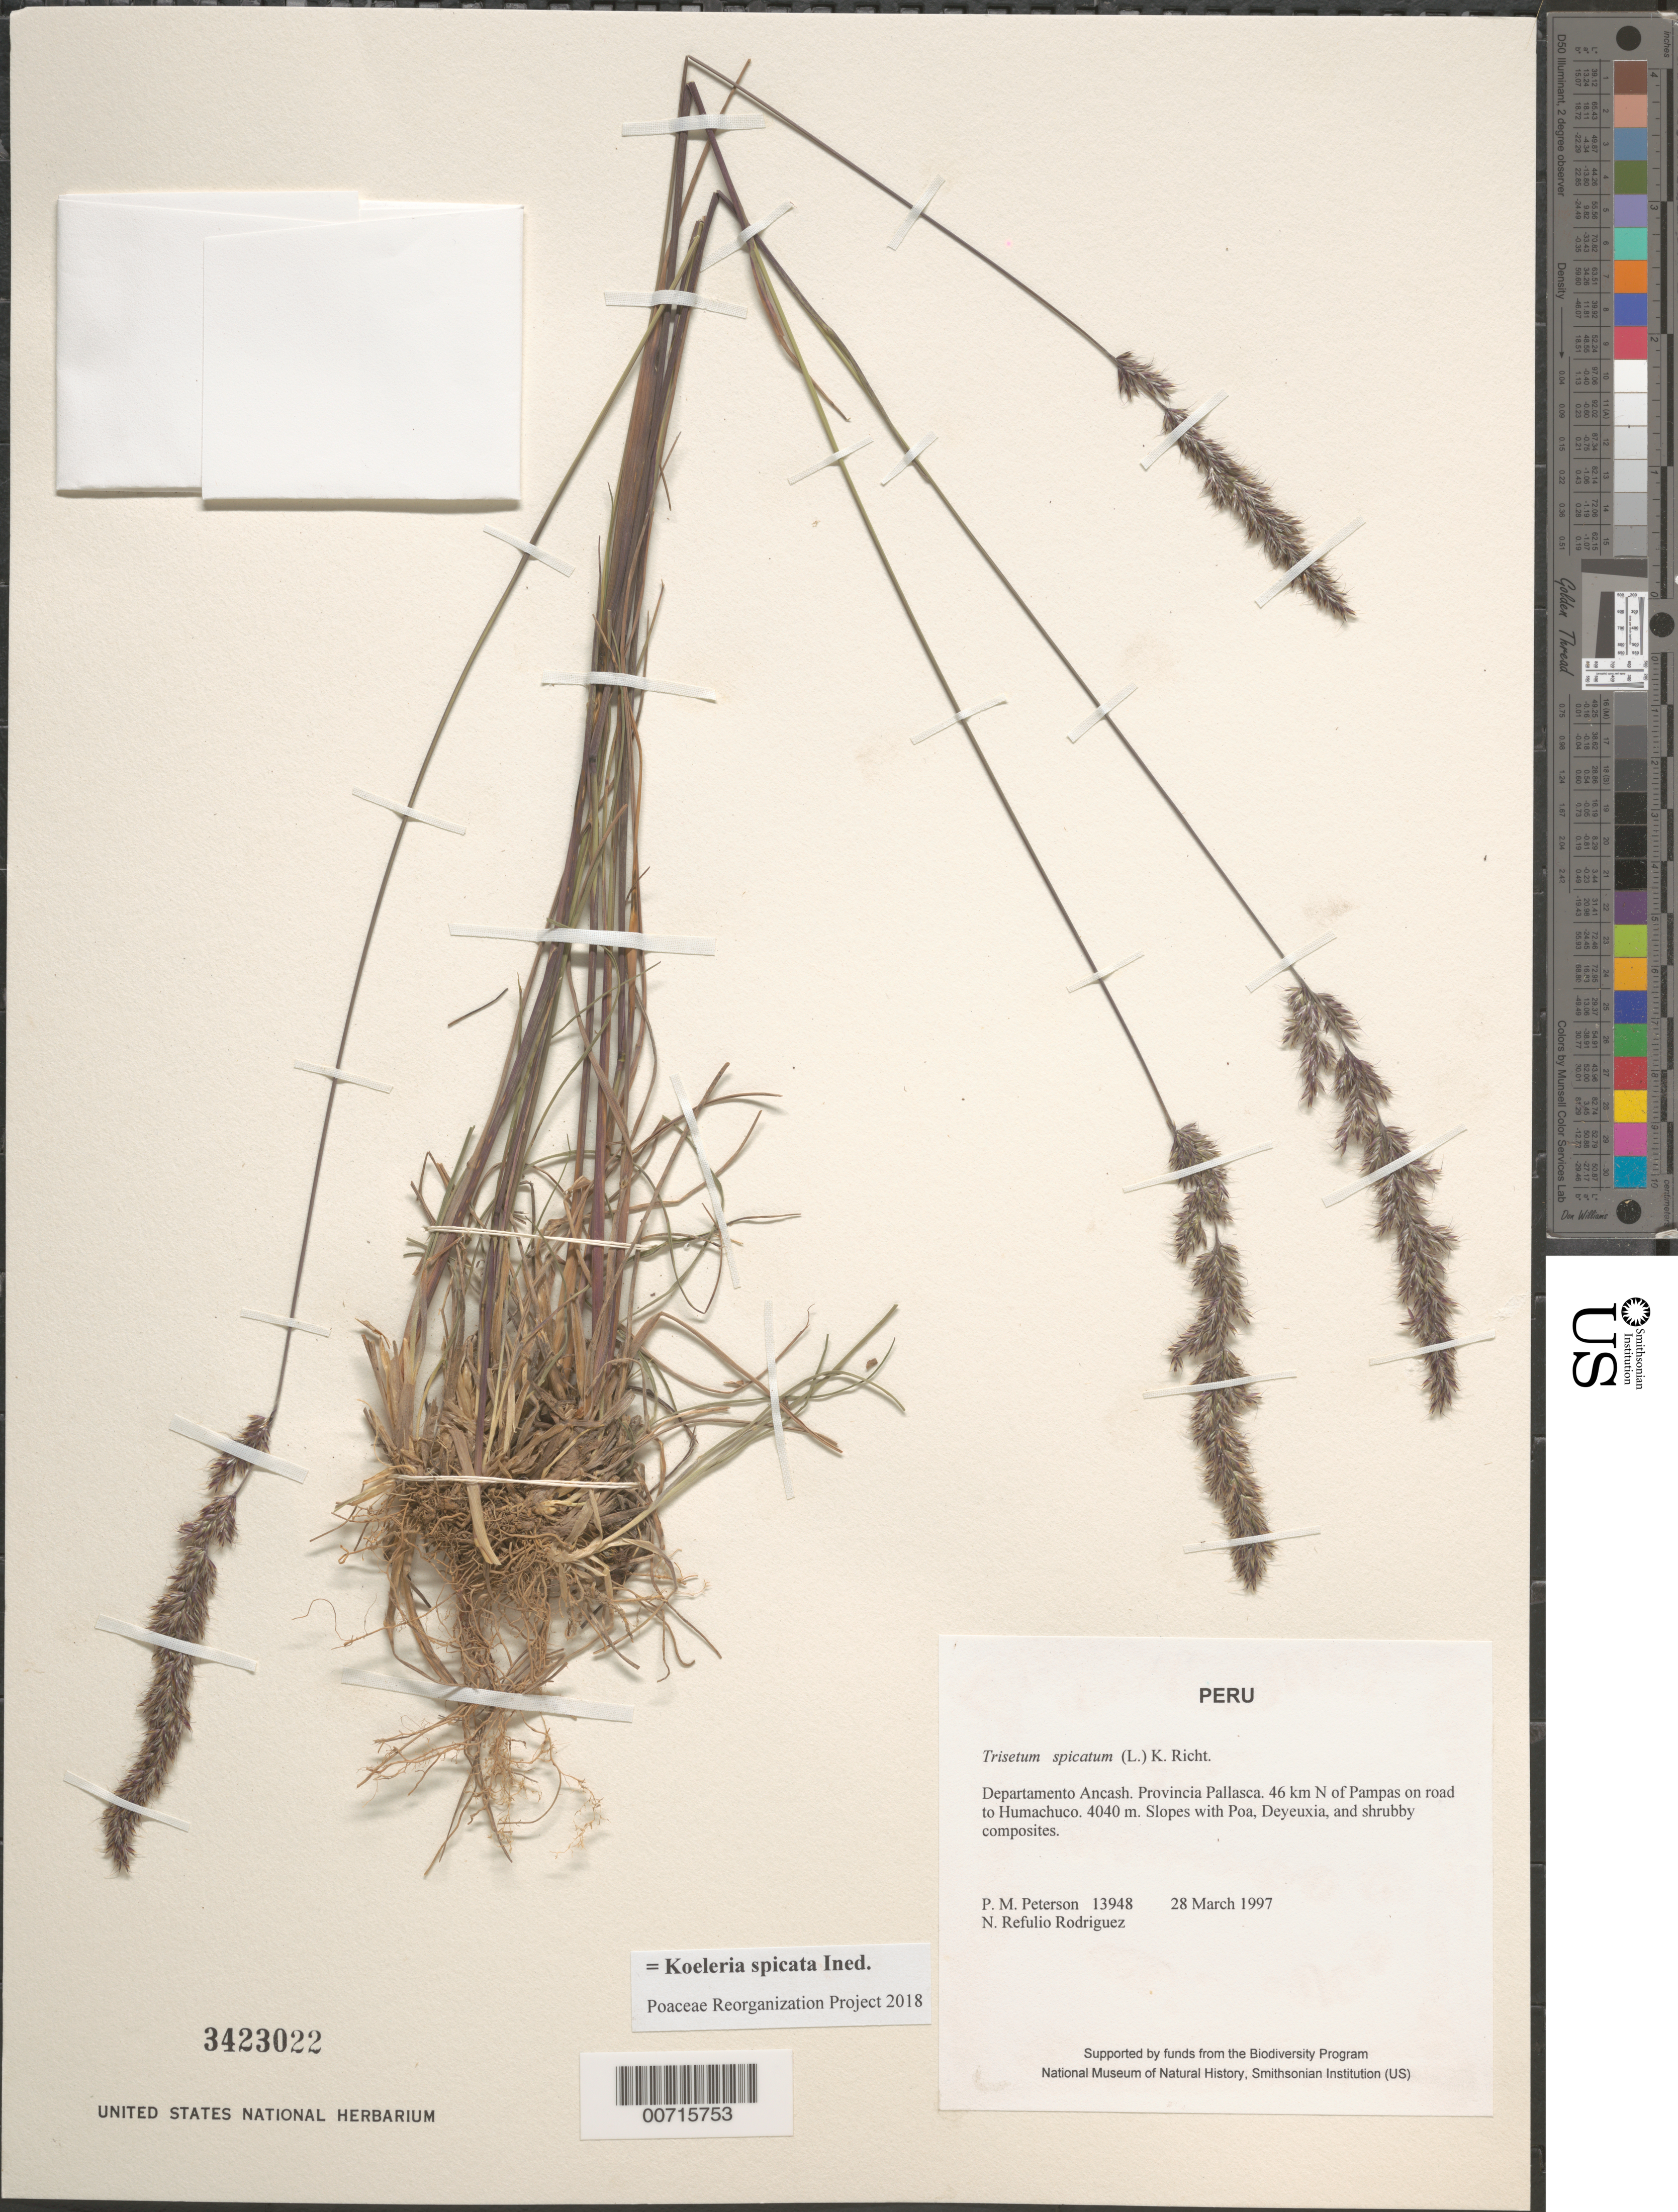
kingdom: Plantae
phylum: Tracheophyta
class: Liliopsida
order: Poales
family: Poaceae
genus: Koeleria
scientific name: Koeleria spicata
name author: (L.) Barberá et al.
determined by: Poaceae Reorganization Project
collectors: P. M. Peterson & N. Refulio-Rodríguez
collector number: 13948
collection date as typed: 28 Mar 1997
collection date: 1997-03-28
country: Peru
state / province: Ancash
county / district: Pallasca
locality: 46 km N of Pampas on road to Humachuco.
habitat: Slopes with Poa, Deyeuxia, and shruby composites.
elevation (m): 4040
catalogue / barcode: US 3423022